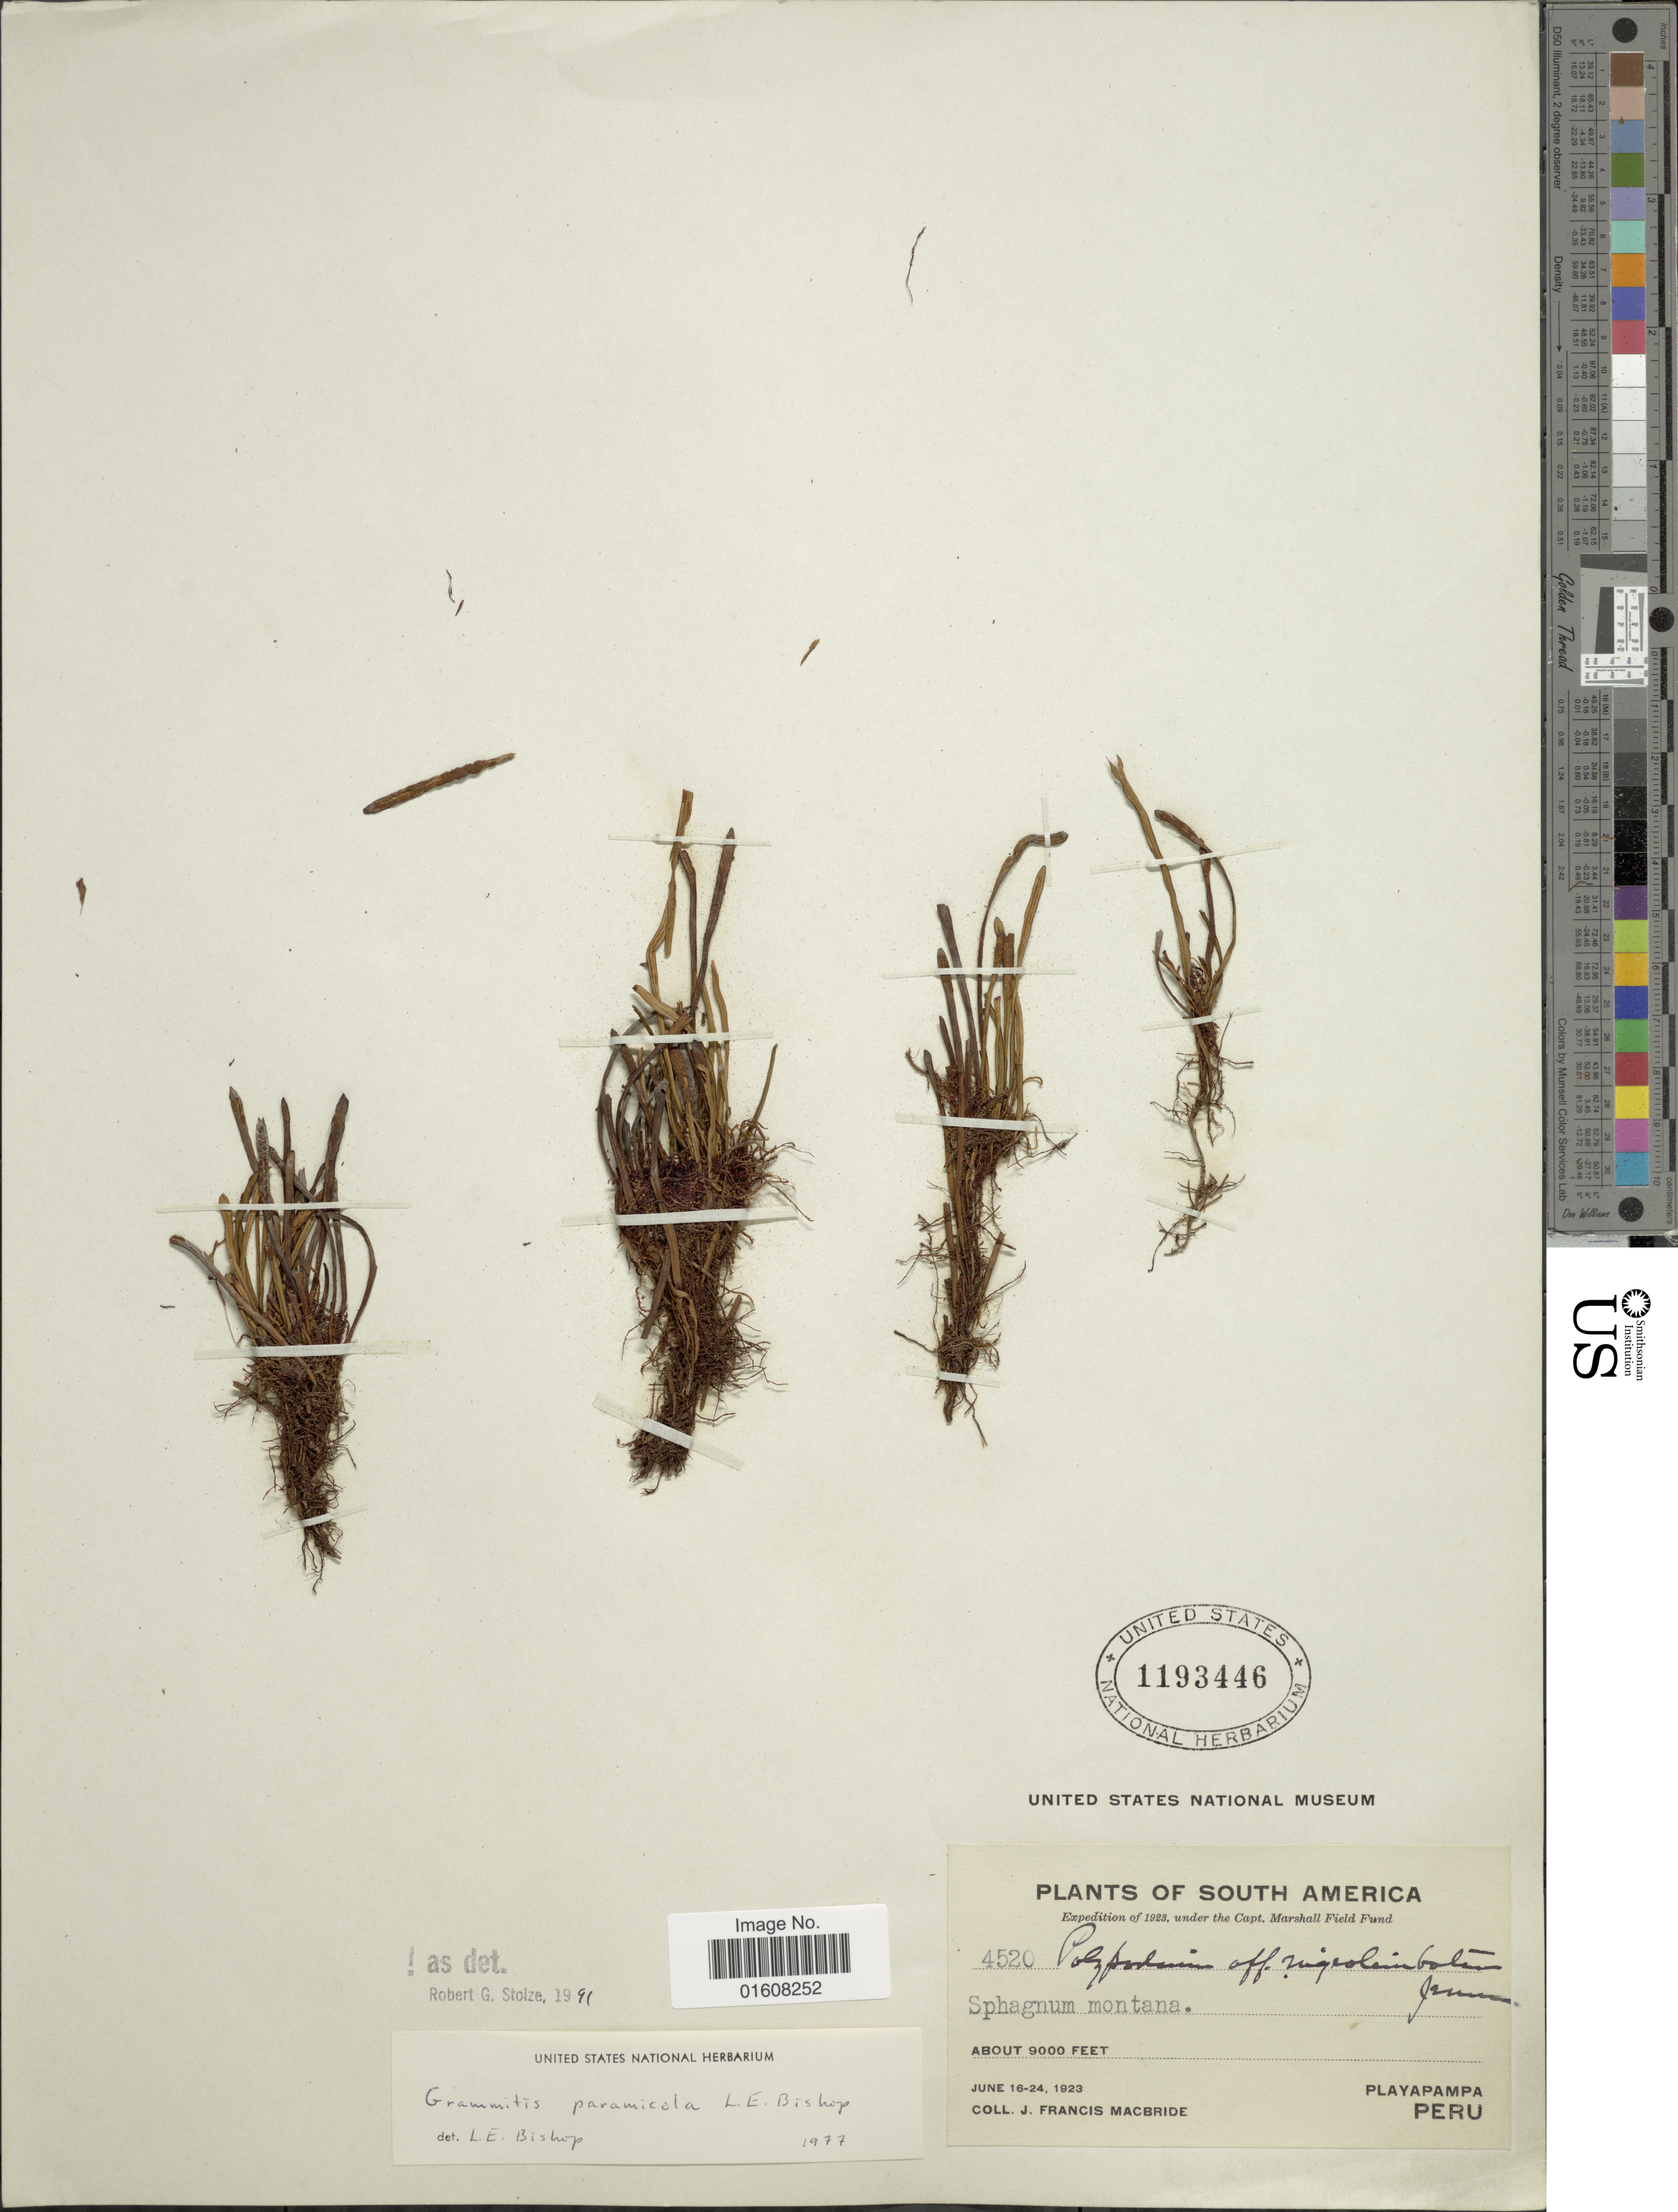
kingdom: Plantae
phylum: Tracheophyta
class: Polypodiopsida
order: Polypodiales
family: Polypodiaceae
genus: Grammitis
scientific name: Grammitis paramicola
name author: L.E. Bishop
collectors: J. F. Macbride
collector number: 4520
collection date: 1923-06-16/1923-06-24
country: Peru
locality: Playapampa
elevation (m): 2743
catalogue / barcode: US 1193446